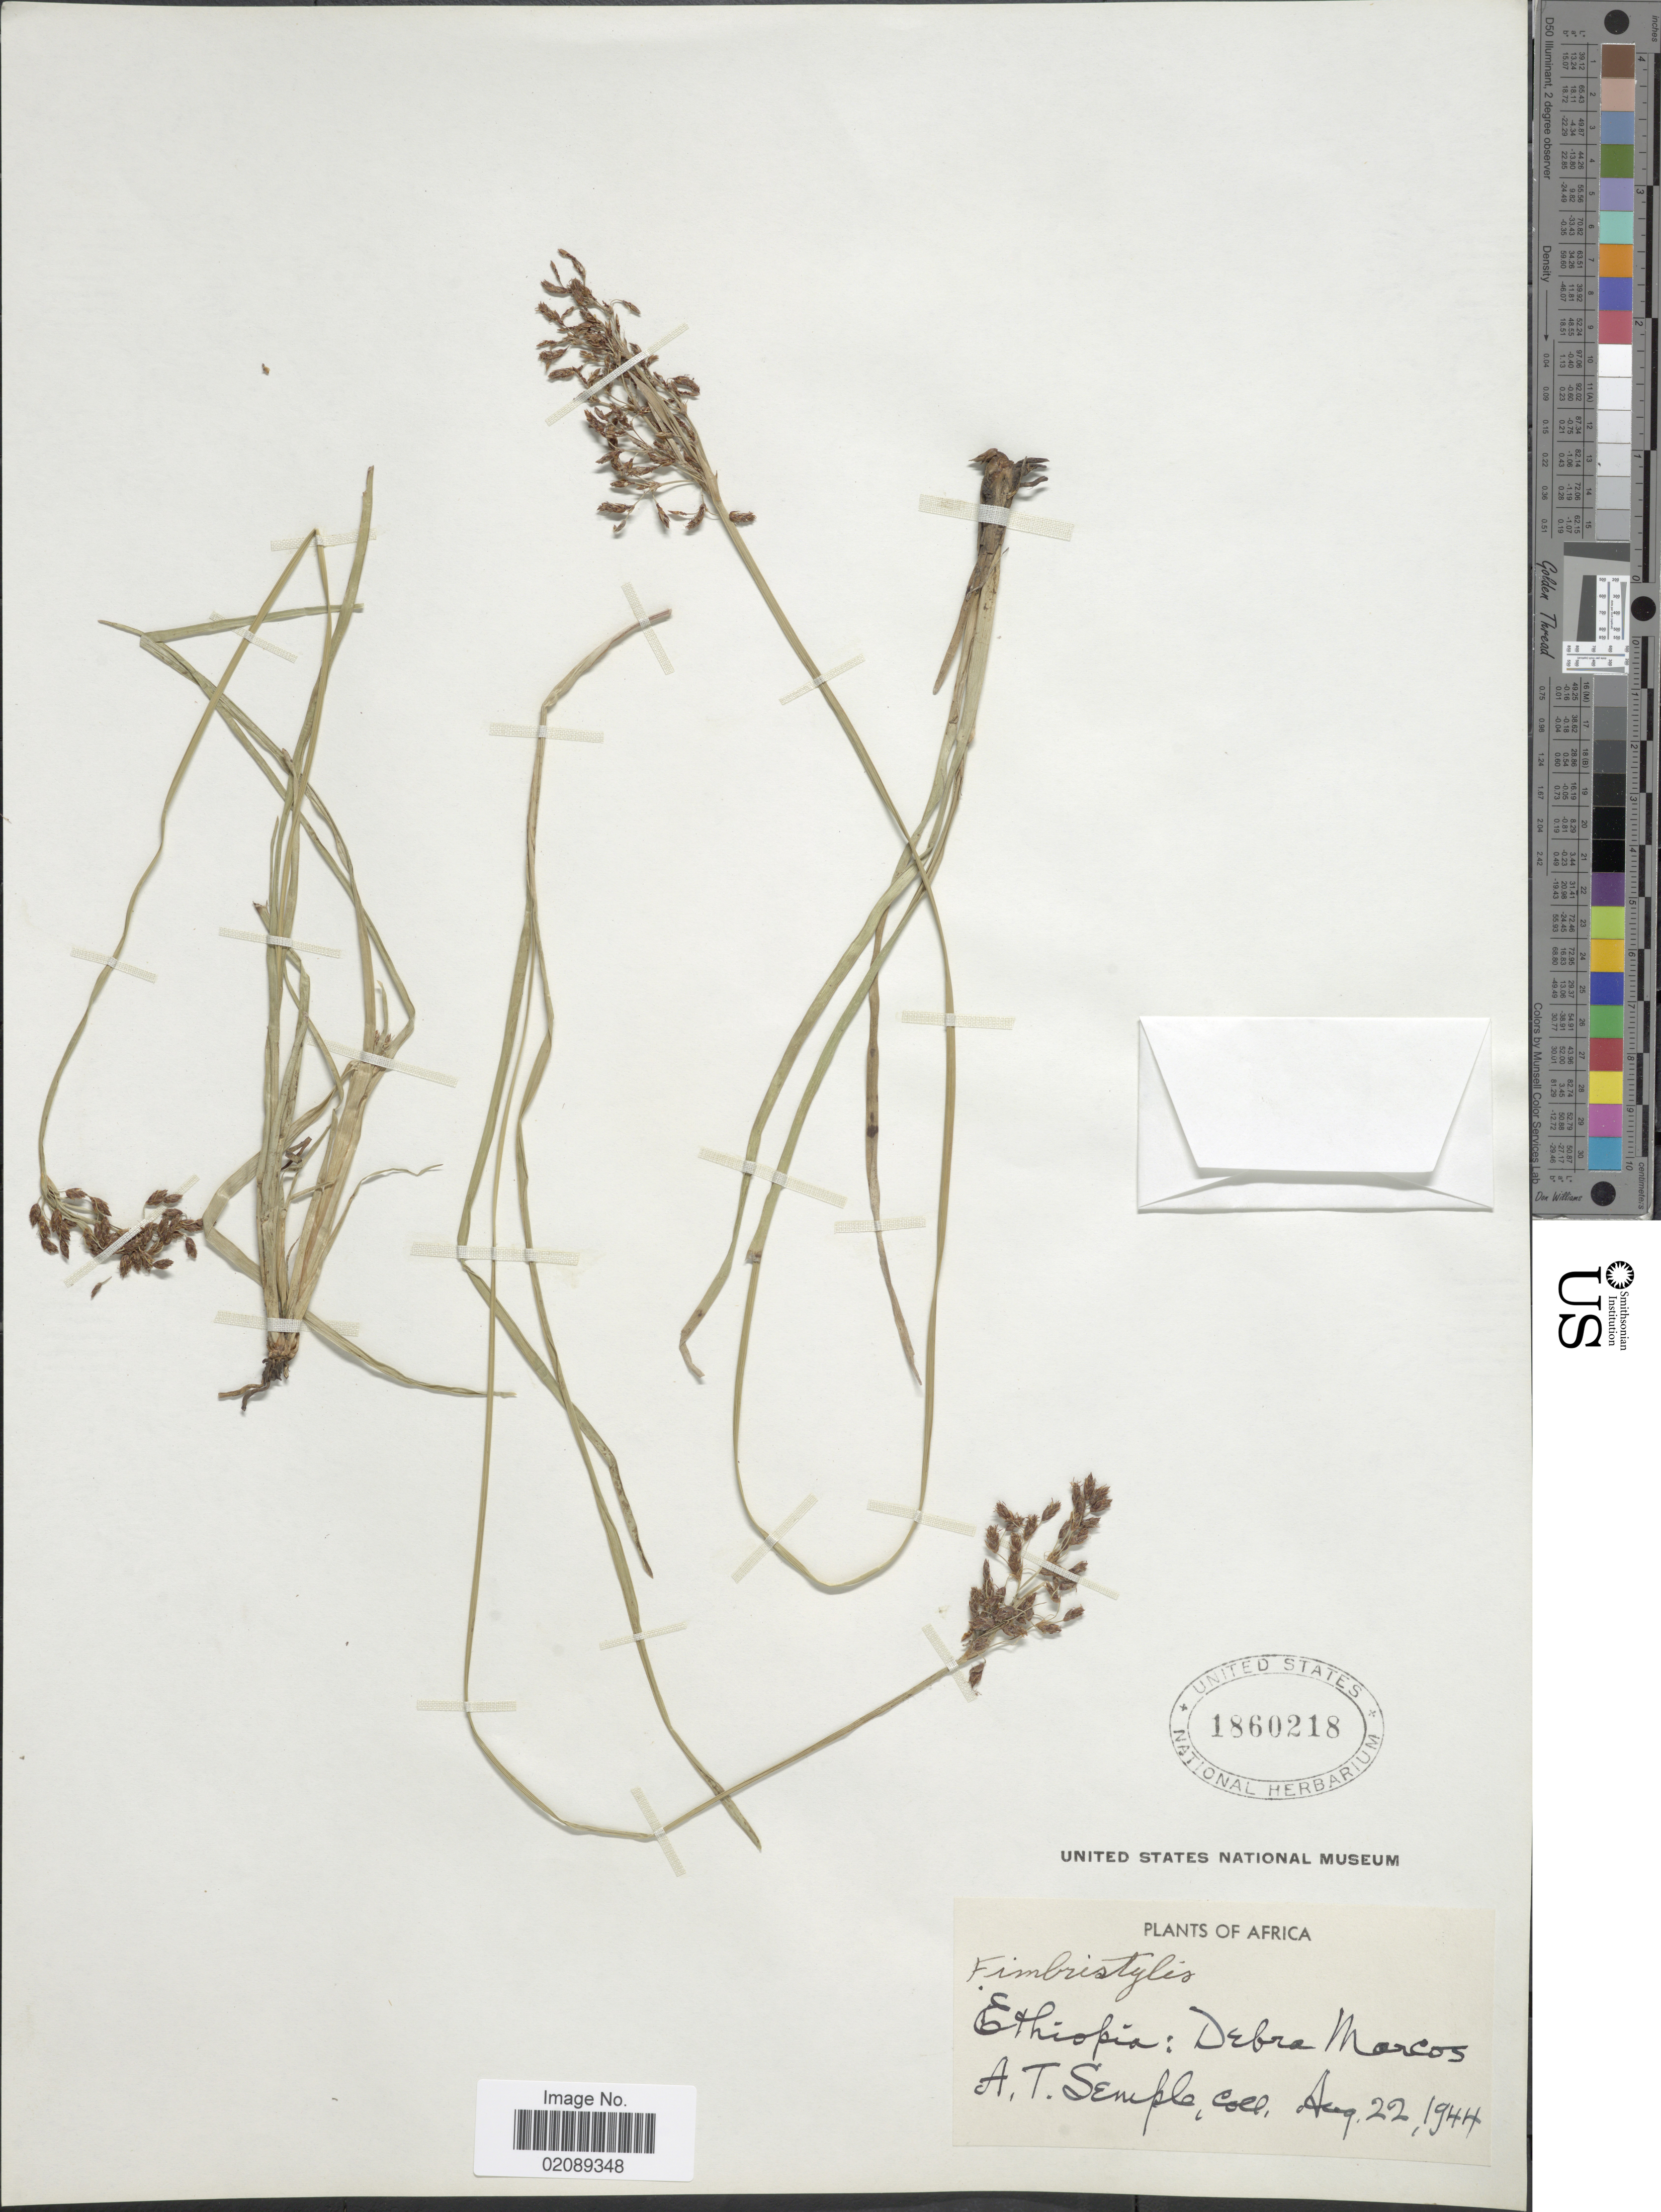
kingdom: Plantae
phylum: Tracheophyta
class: Liliopsida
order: Poales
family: Cyperaceae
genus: Fimbristylis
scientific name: Fimbristylis complanata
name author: (Retz.) Link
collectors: A. Semple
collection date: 1944-08-22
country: Ethiopia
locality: Debra Marcos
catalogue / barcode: US 1860218